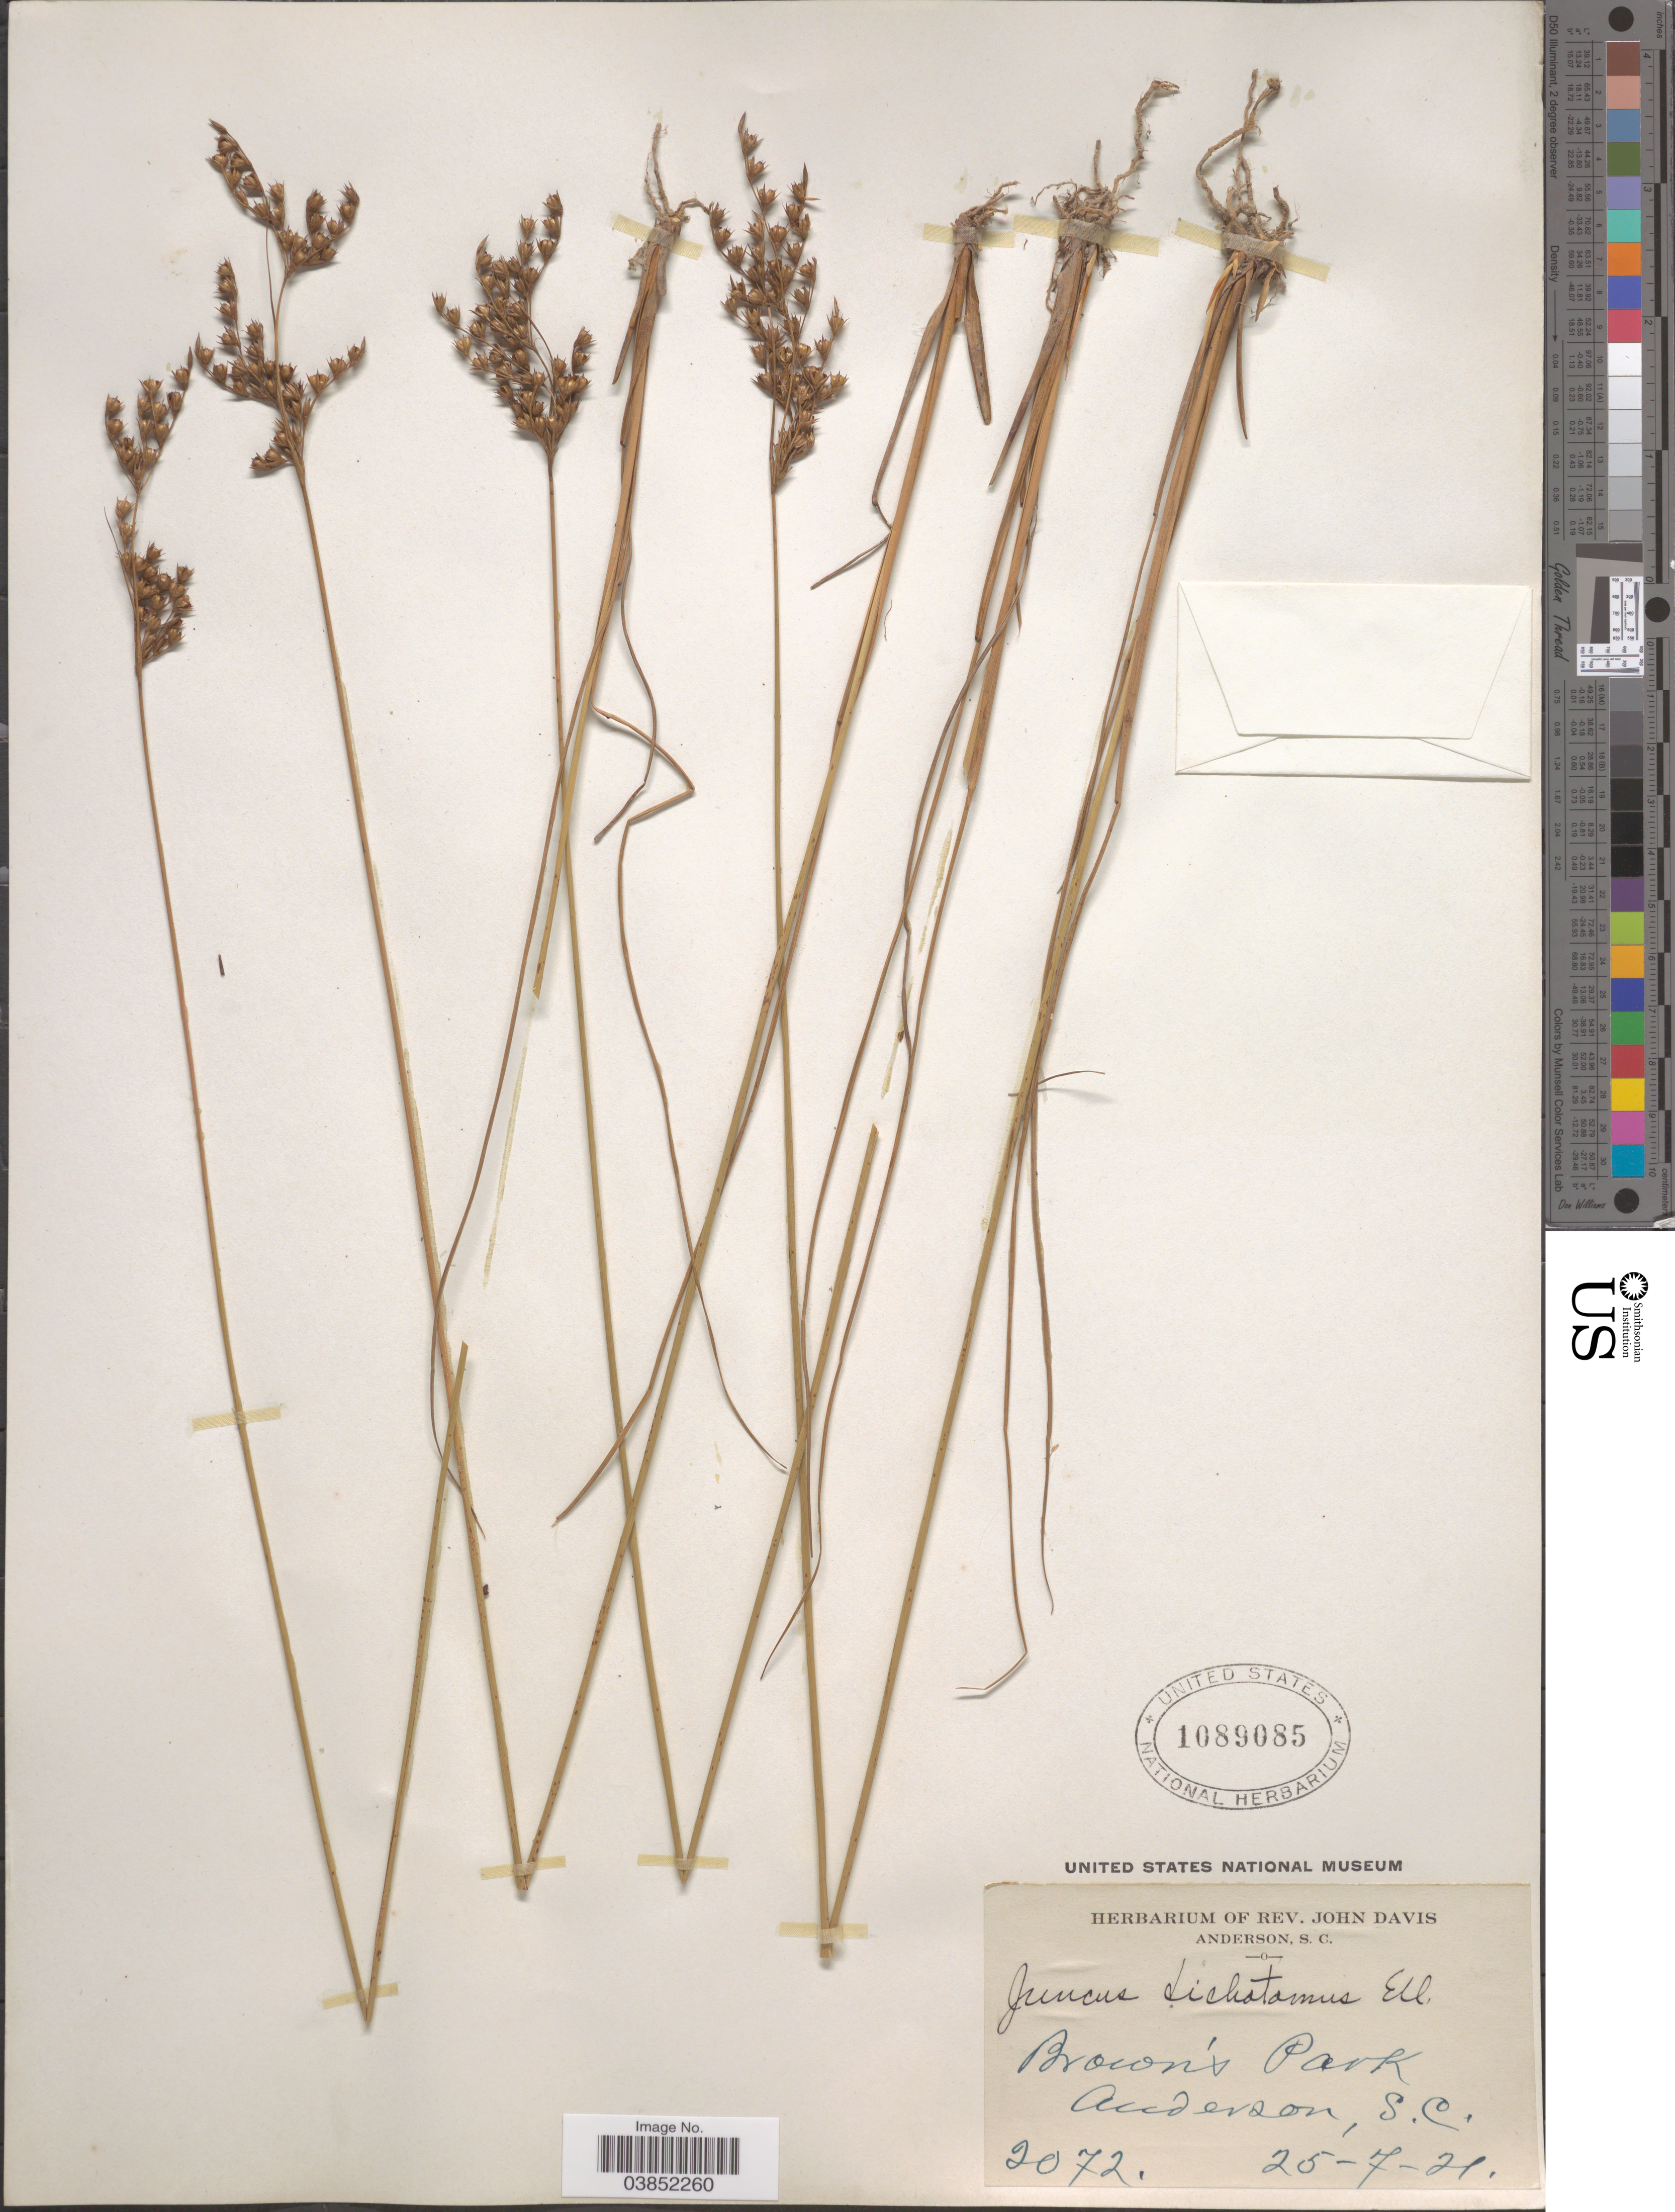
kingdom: Plantae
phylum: Tracheophyta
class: Liliopsida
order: Poales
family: Juncaceae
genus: Juncus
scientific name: Juncus dichotomus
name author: Elliott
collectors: ex herb. Rev. John Davis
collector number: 2072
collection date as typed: Transcribed d/m/y: 25/7/21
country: United States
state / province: South Carolina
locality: Brown's Park. Anderson.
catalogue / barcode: US 1089085